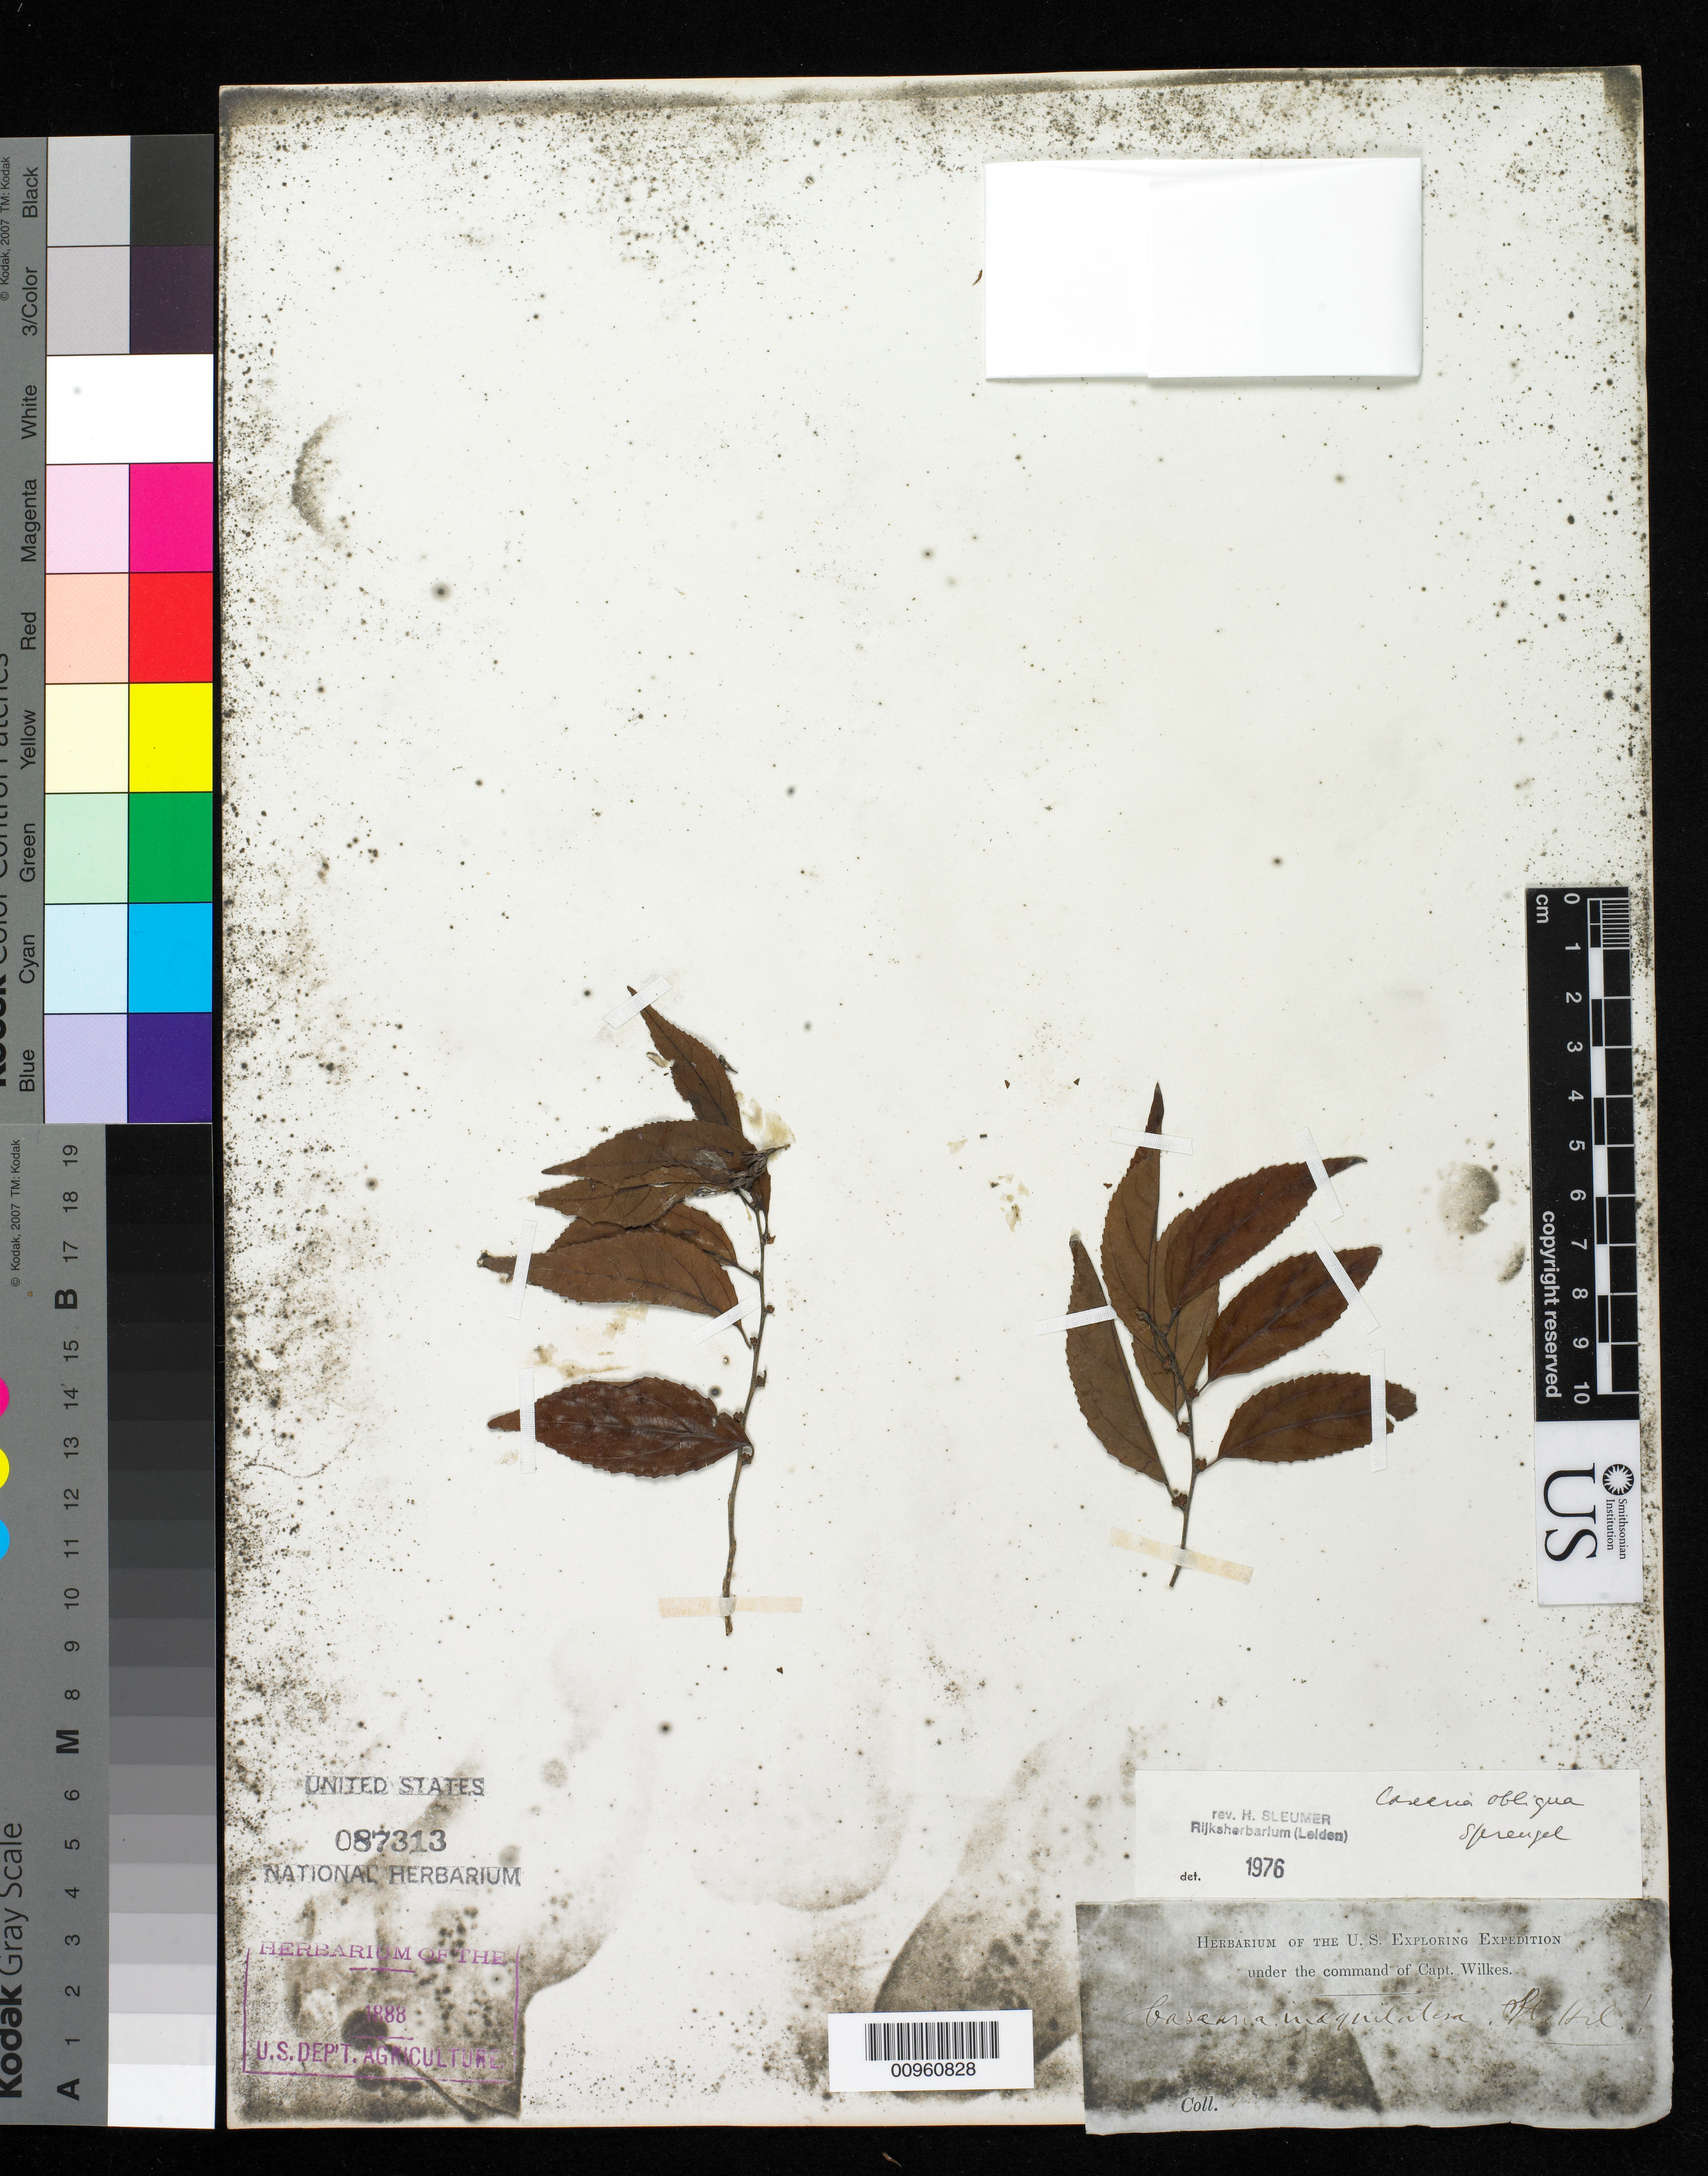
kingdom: Plantae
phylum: Tracheophyta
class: Magnoliopsida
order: Malpighiales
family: Salicaceae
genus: Casearia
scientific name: Casearia obliqua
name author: Spreng.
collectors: Wilkes Explor. Exped.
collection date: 1838/1842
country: Brazil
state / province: Rio de Janeiro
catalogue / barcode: US 87313